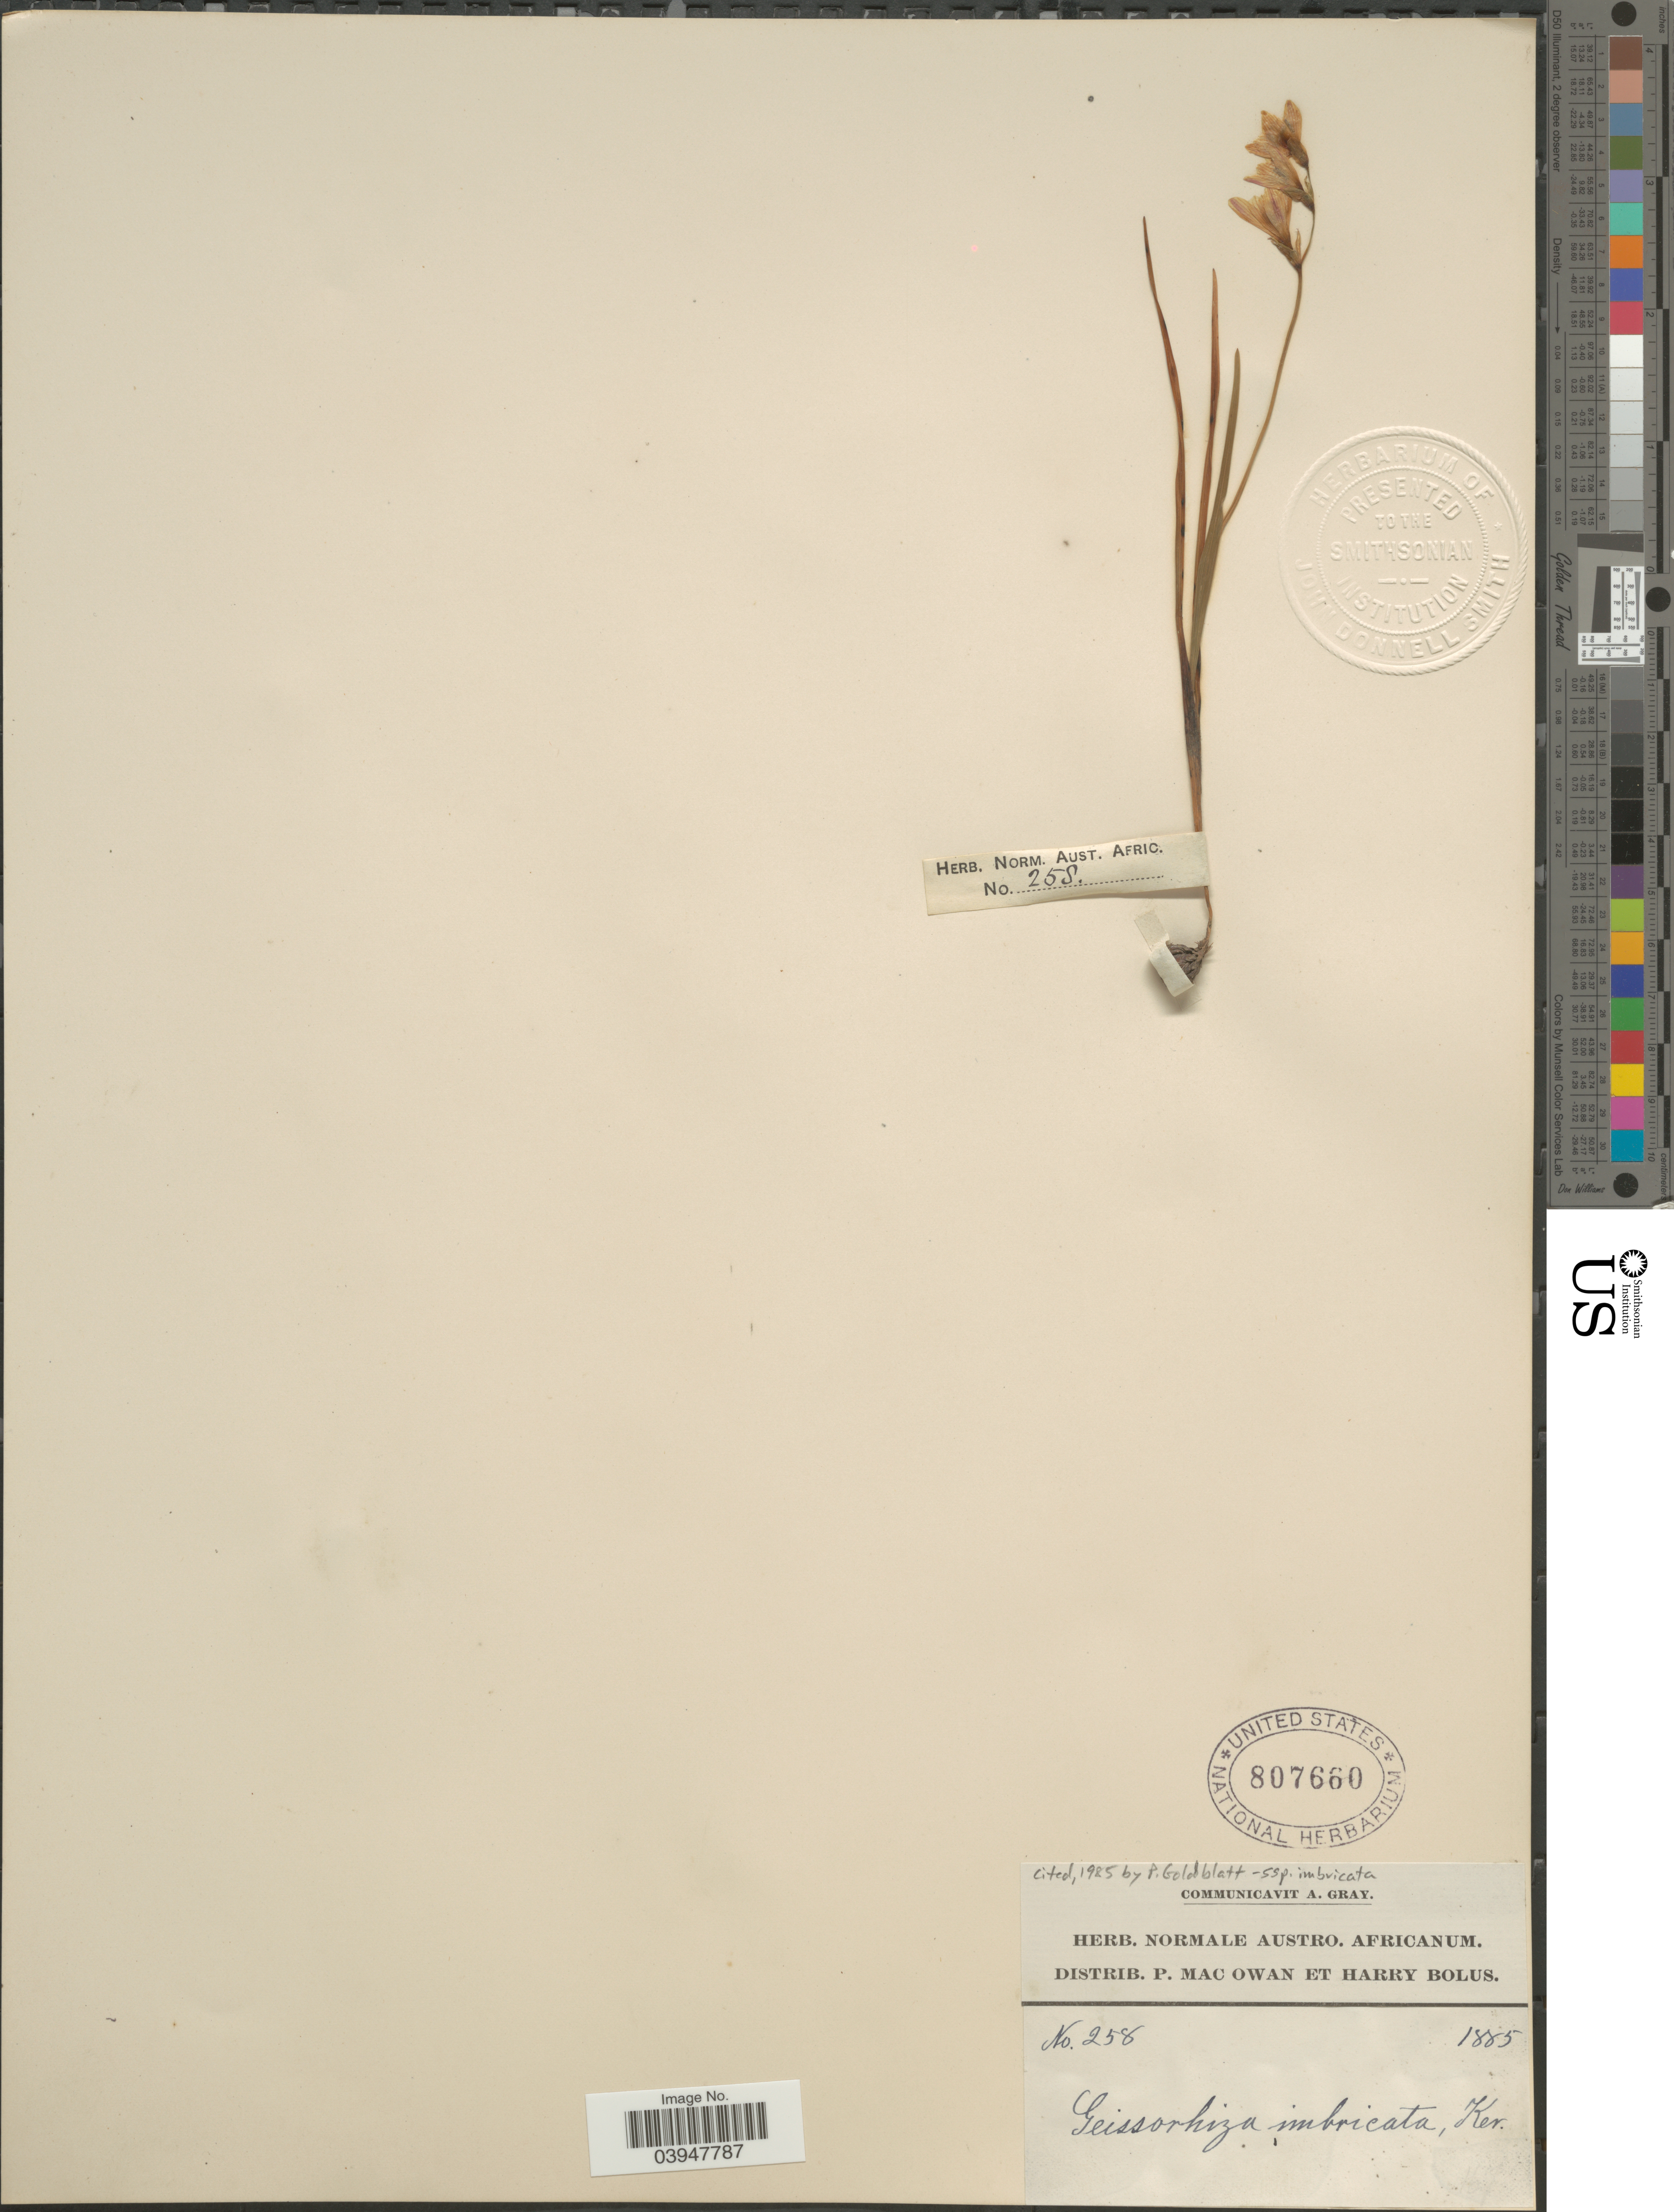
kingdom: Plantae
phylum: Tracheophyta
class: Liliopsida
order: Asparagales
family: Iridaceae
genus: Geissorhiza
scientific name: Geissorhiza imbricata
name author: (D. Delaroche) Ker Gawl.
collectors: P. MacOwan & H. Bolus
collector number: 258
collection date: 1885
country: South Africa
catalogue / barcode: US 807660